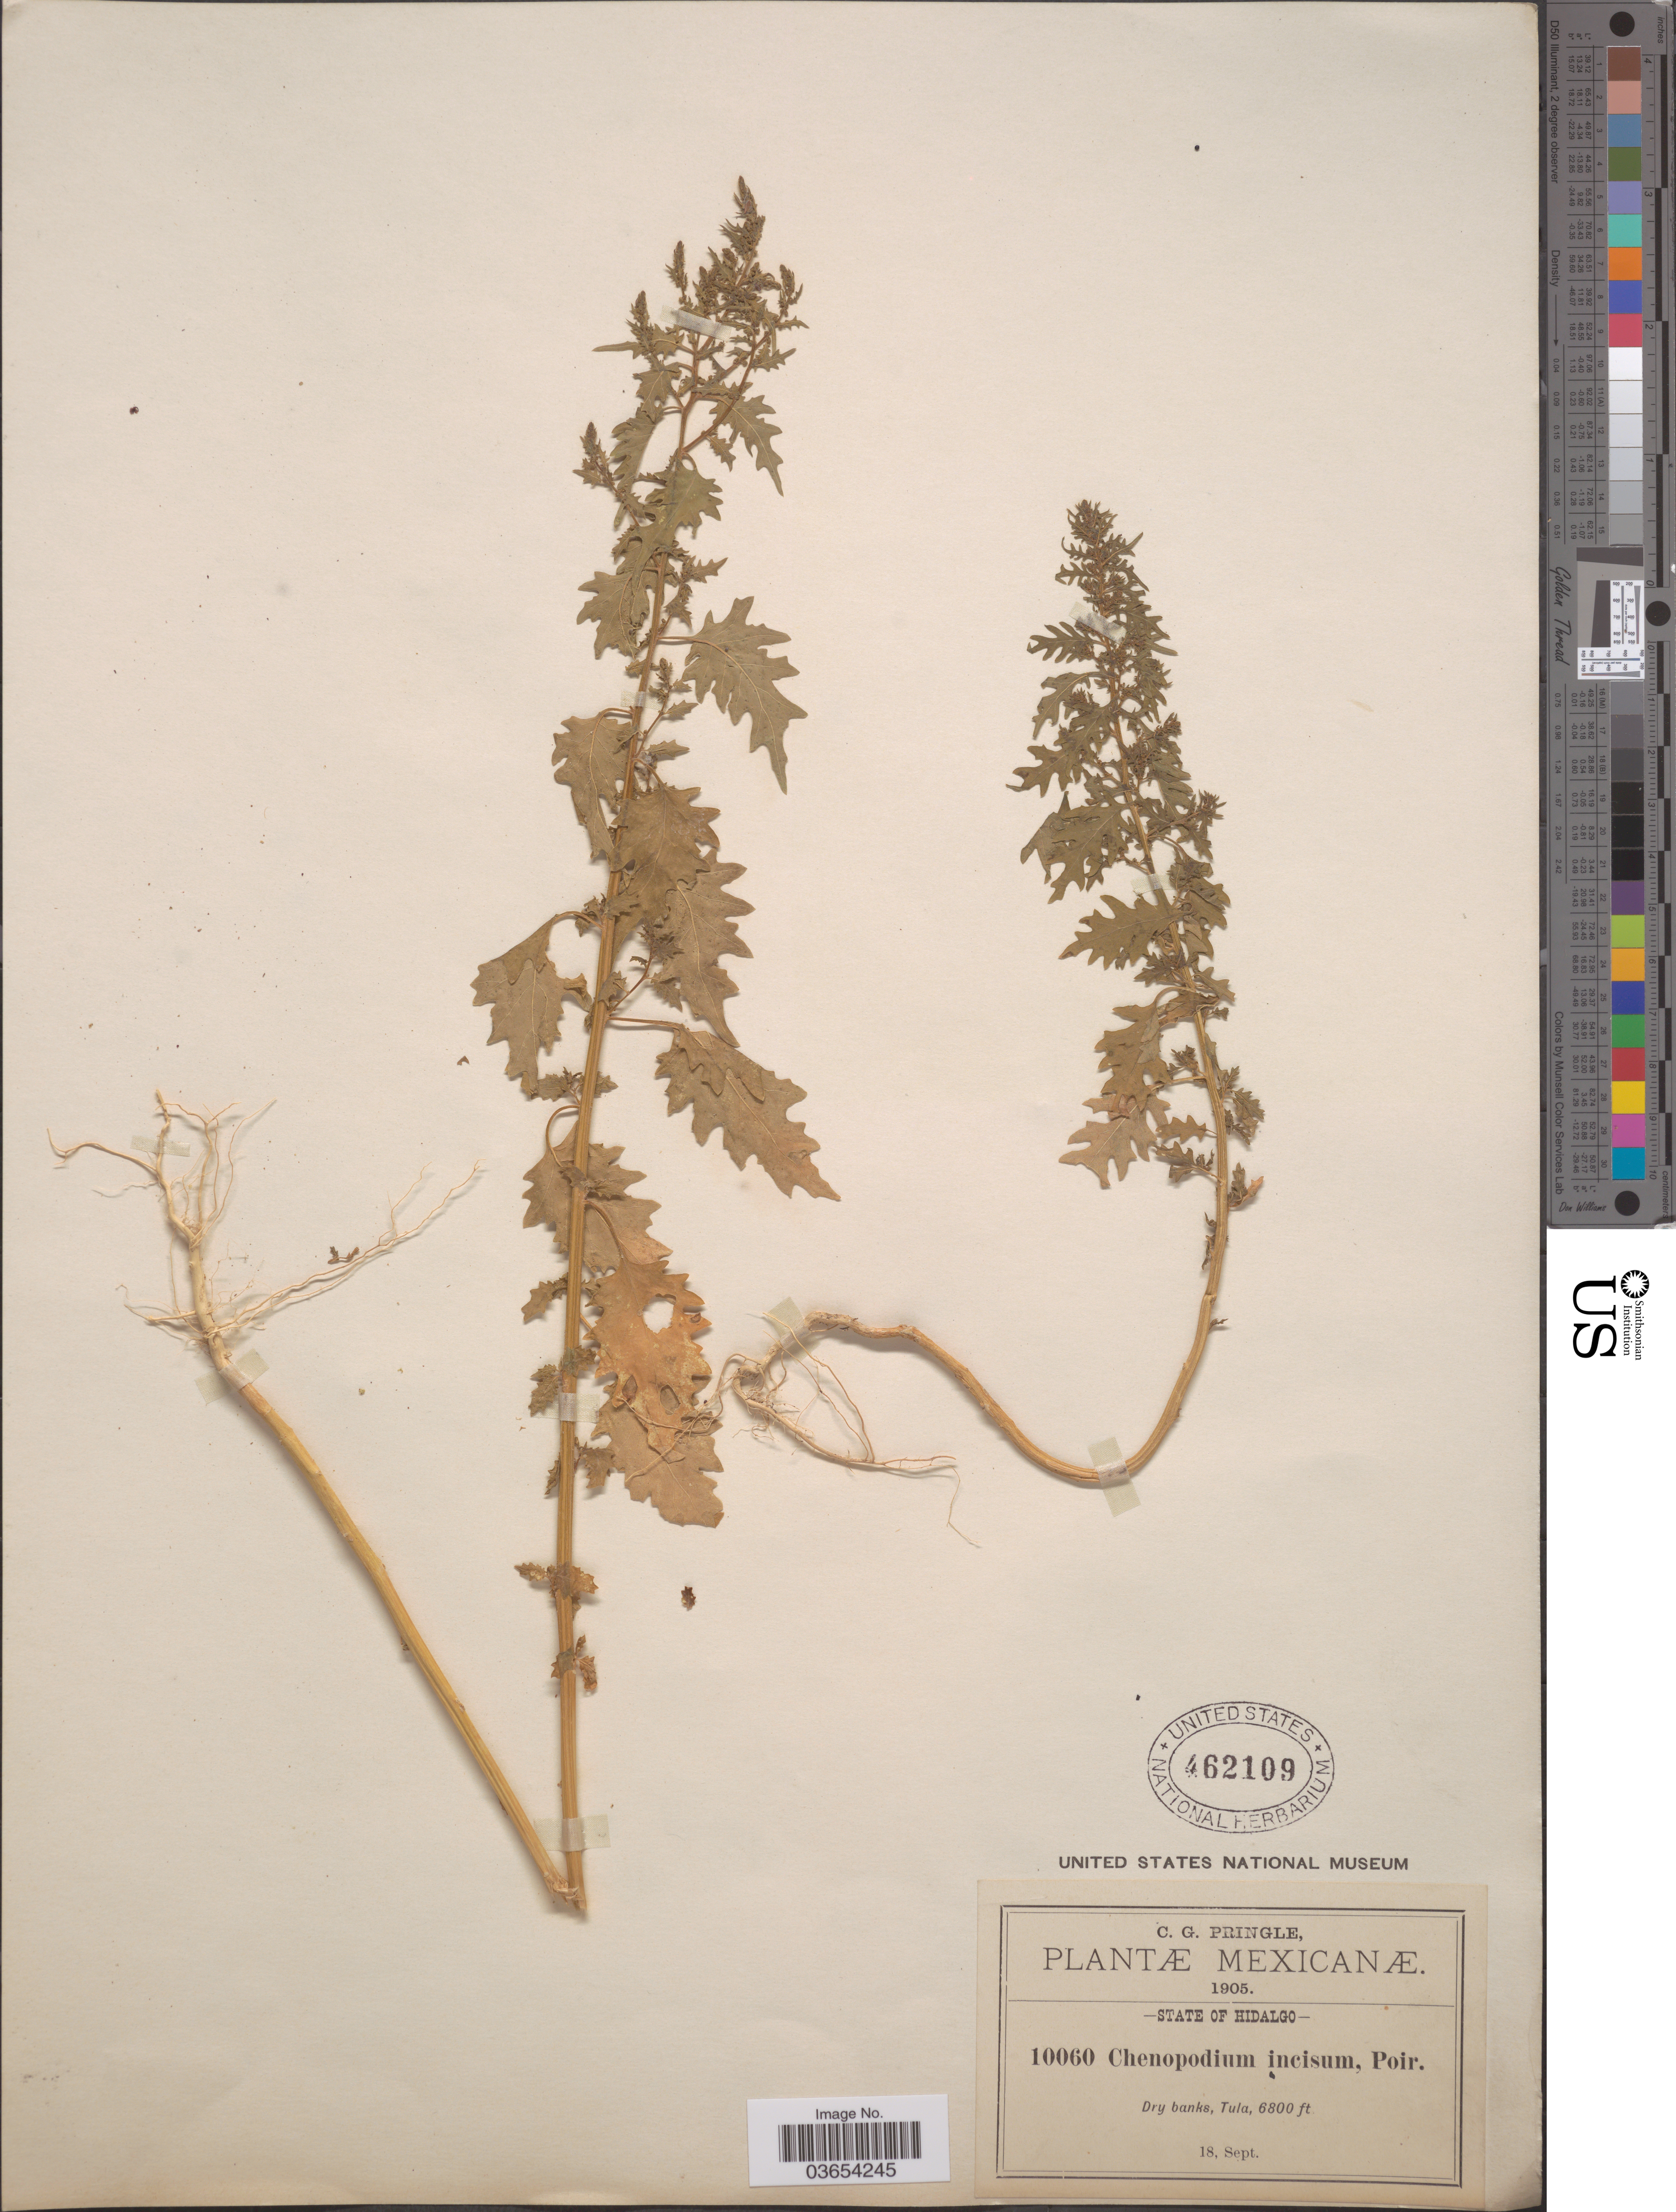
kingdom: Plantae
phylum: Tracheophyta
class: Magnoliopsida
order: Caryophyllales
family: Amaranthaceae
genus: Chenopodium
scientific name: Chenopodium incisum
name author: Poir.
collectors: C. G. Pringle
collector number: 10060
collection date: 1905-09-18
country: Mexico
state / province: Hidalgo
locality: Tula.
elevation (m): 2073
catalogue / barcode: US 462109